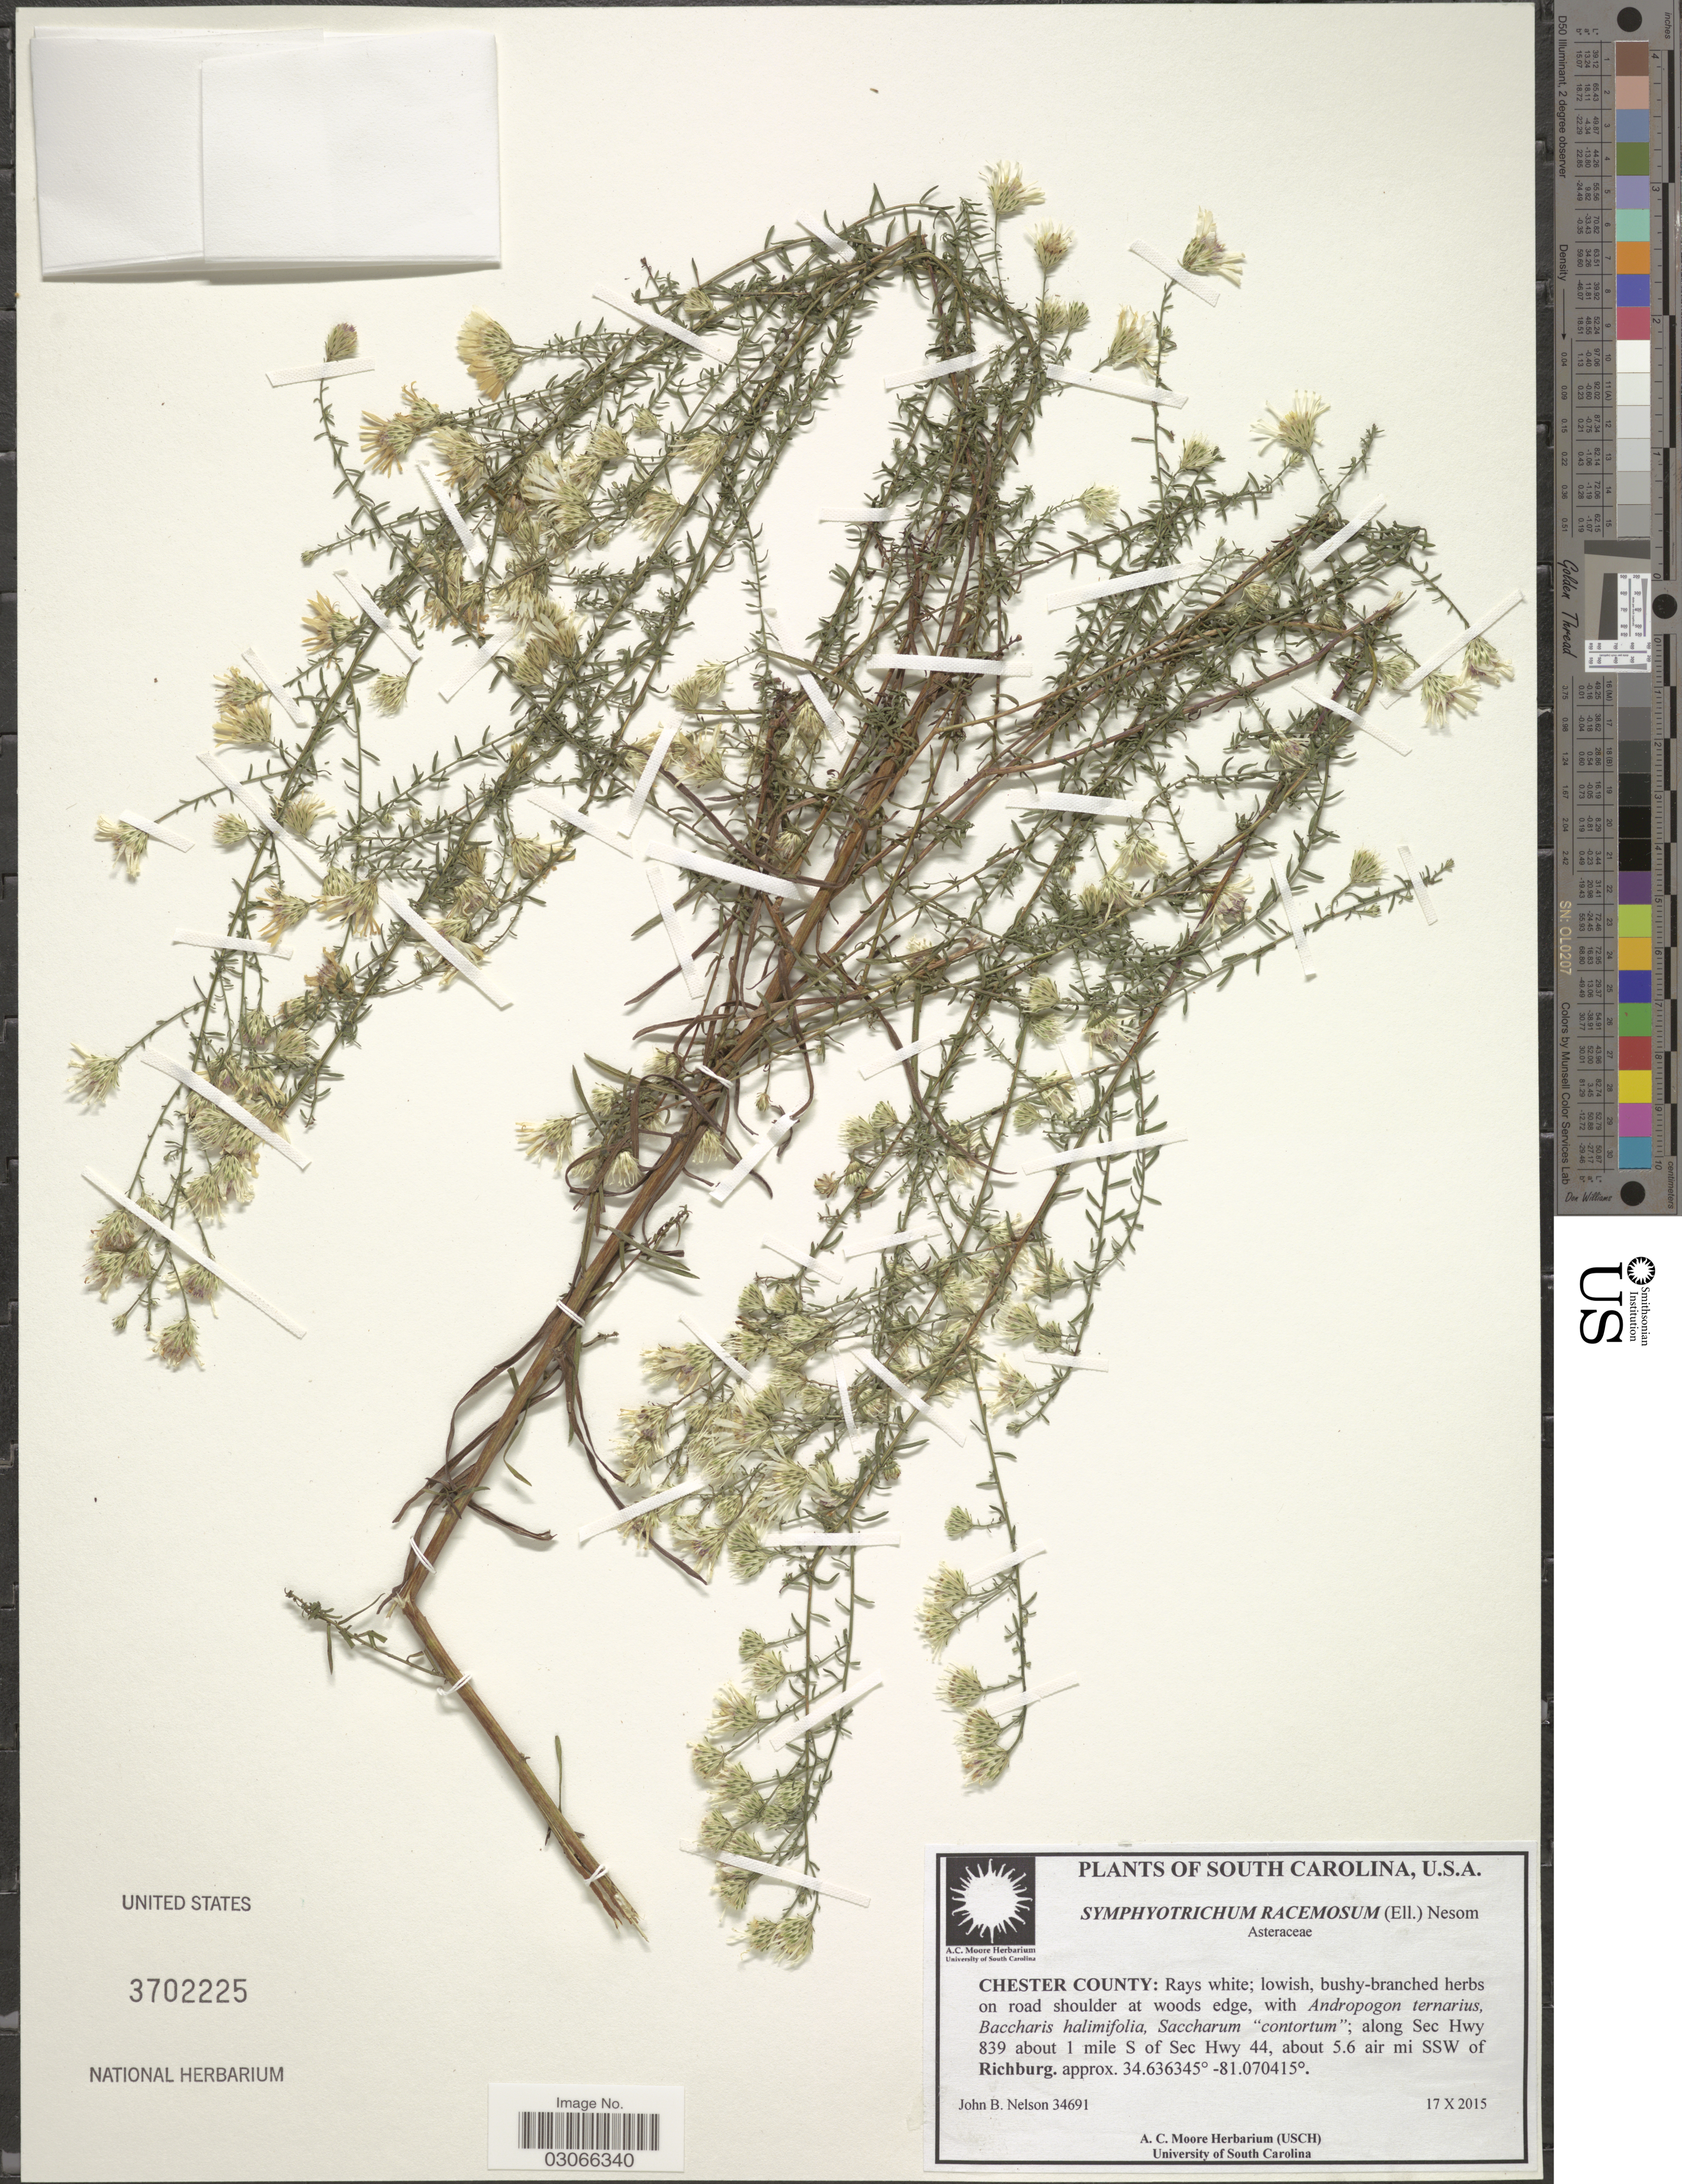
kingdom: Plantae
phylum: Tracheophyta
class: Magnoliopsida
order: Asterales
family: Asteraceae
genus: Symphyotrichum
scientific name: Symphyotrichum racemosum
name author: (Elliott) G.L. Nesom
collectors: J. B. Nelson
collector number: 34691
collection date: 2015-10-17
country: United States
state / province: South Carolina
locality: Chester County: Along Sec Hwy 839 about 1 mile S of Sec Hwy 44, about 5.6 air mi SSW of Richburg.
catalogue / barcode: US 3702225